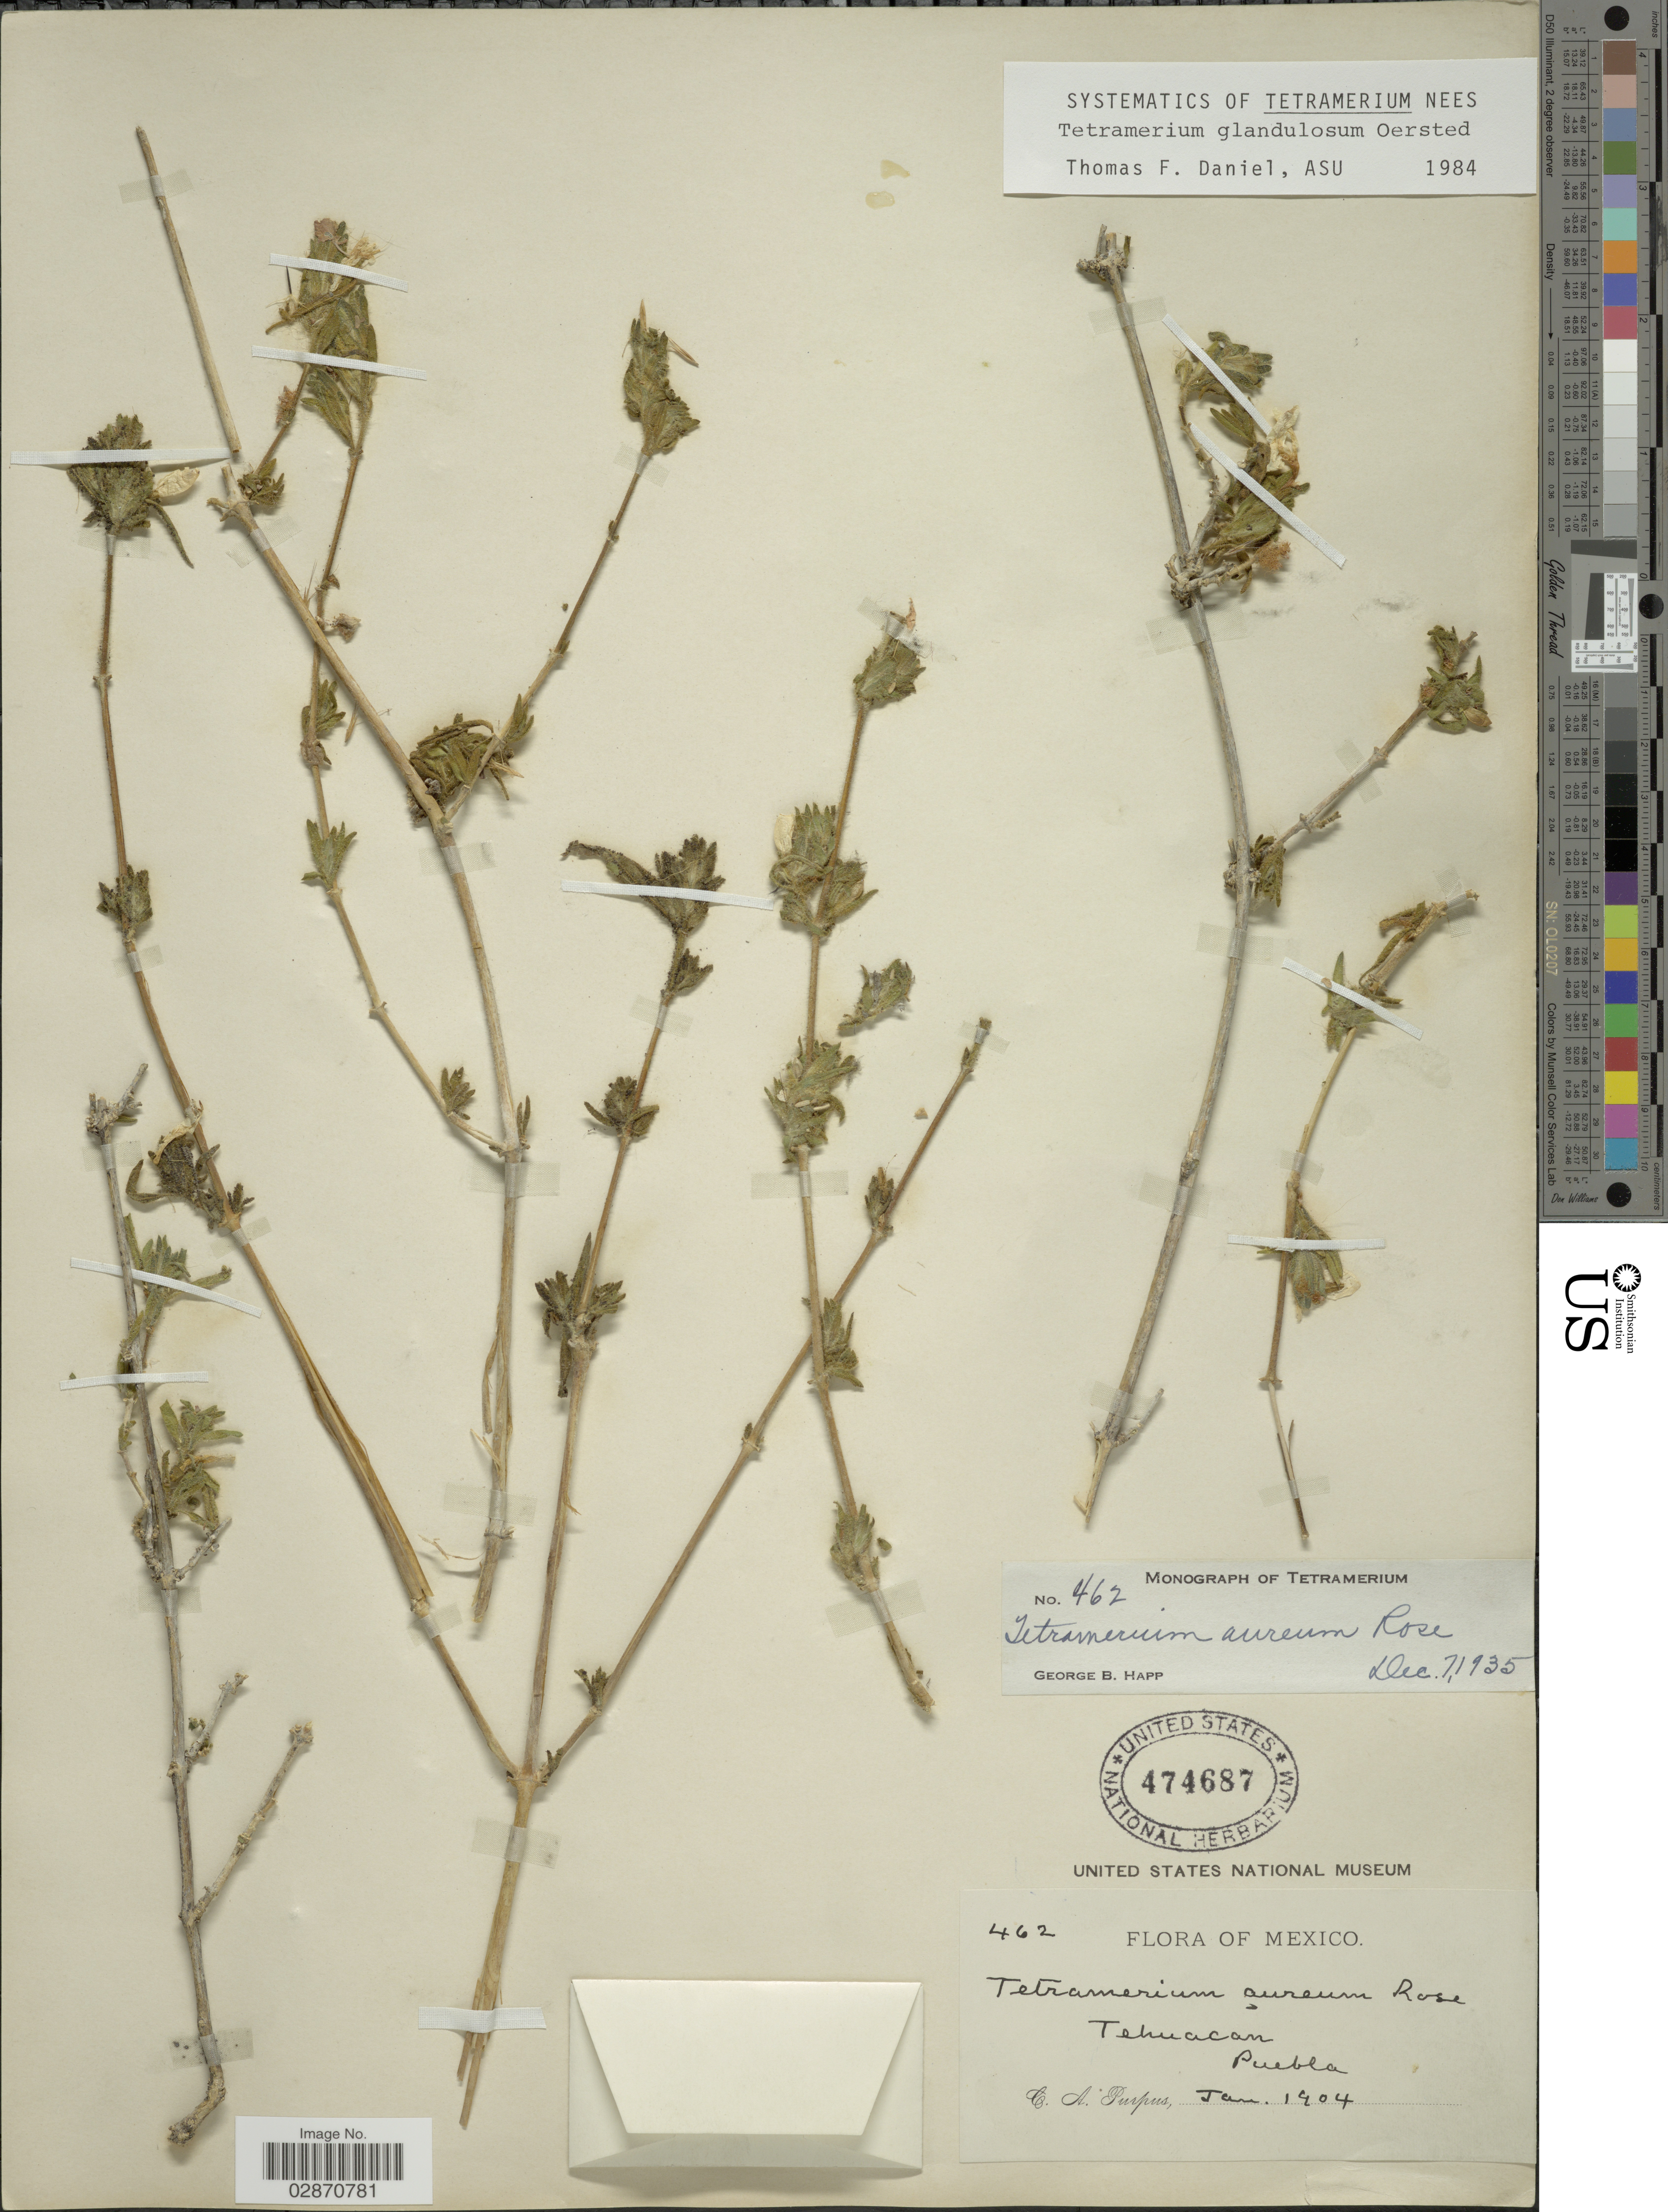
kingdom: Plantae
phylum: Tracheophyta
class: Magnoliopsida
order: Lamiales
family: Acanthaceae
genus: Tetramerium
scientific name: Tetramerium glandulosum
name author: Oerst.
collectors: C. A. Purpus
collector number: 462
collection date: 1904-01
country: Mexico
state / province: Puebla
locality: Tehuacan.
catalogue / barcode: US 474687